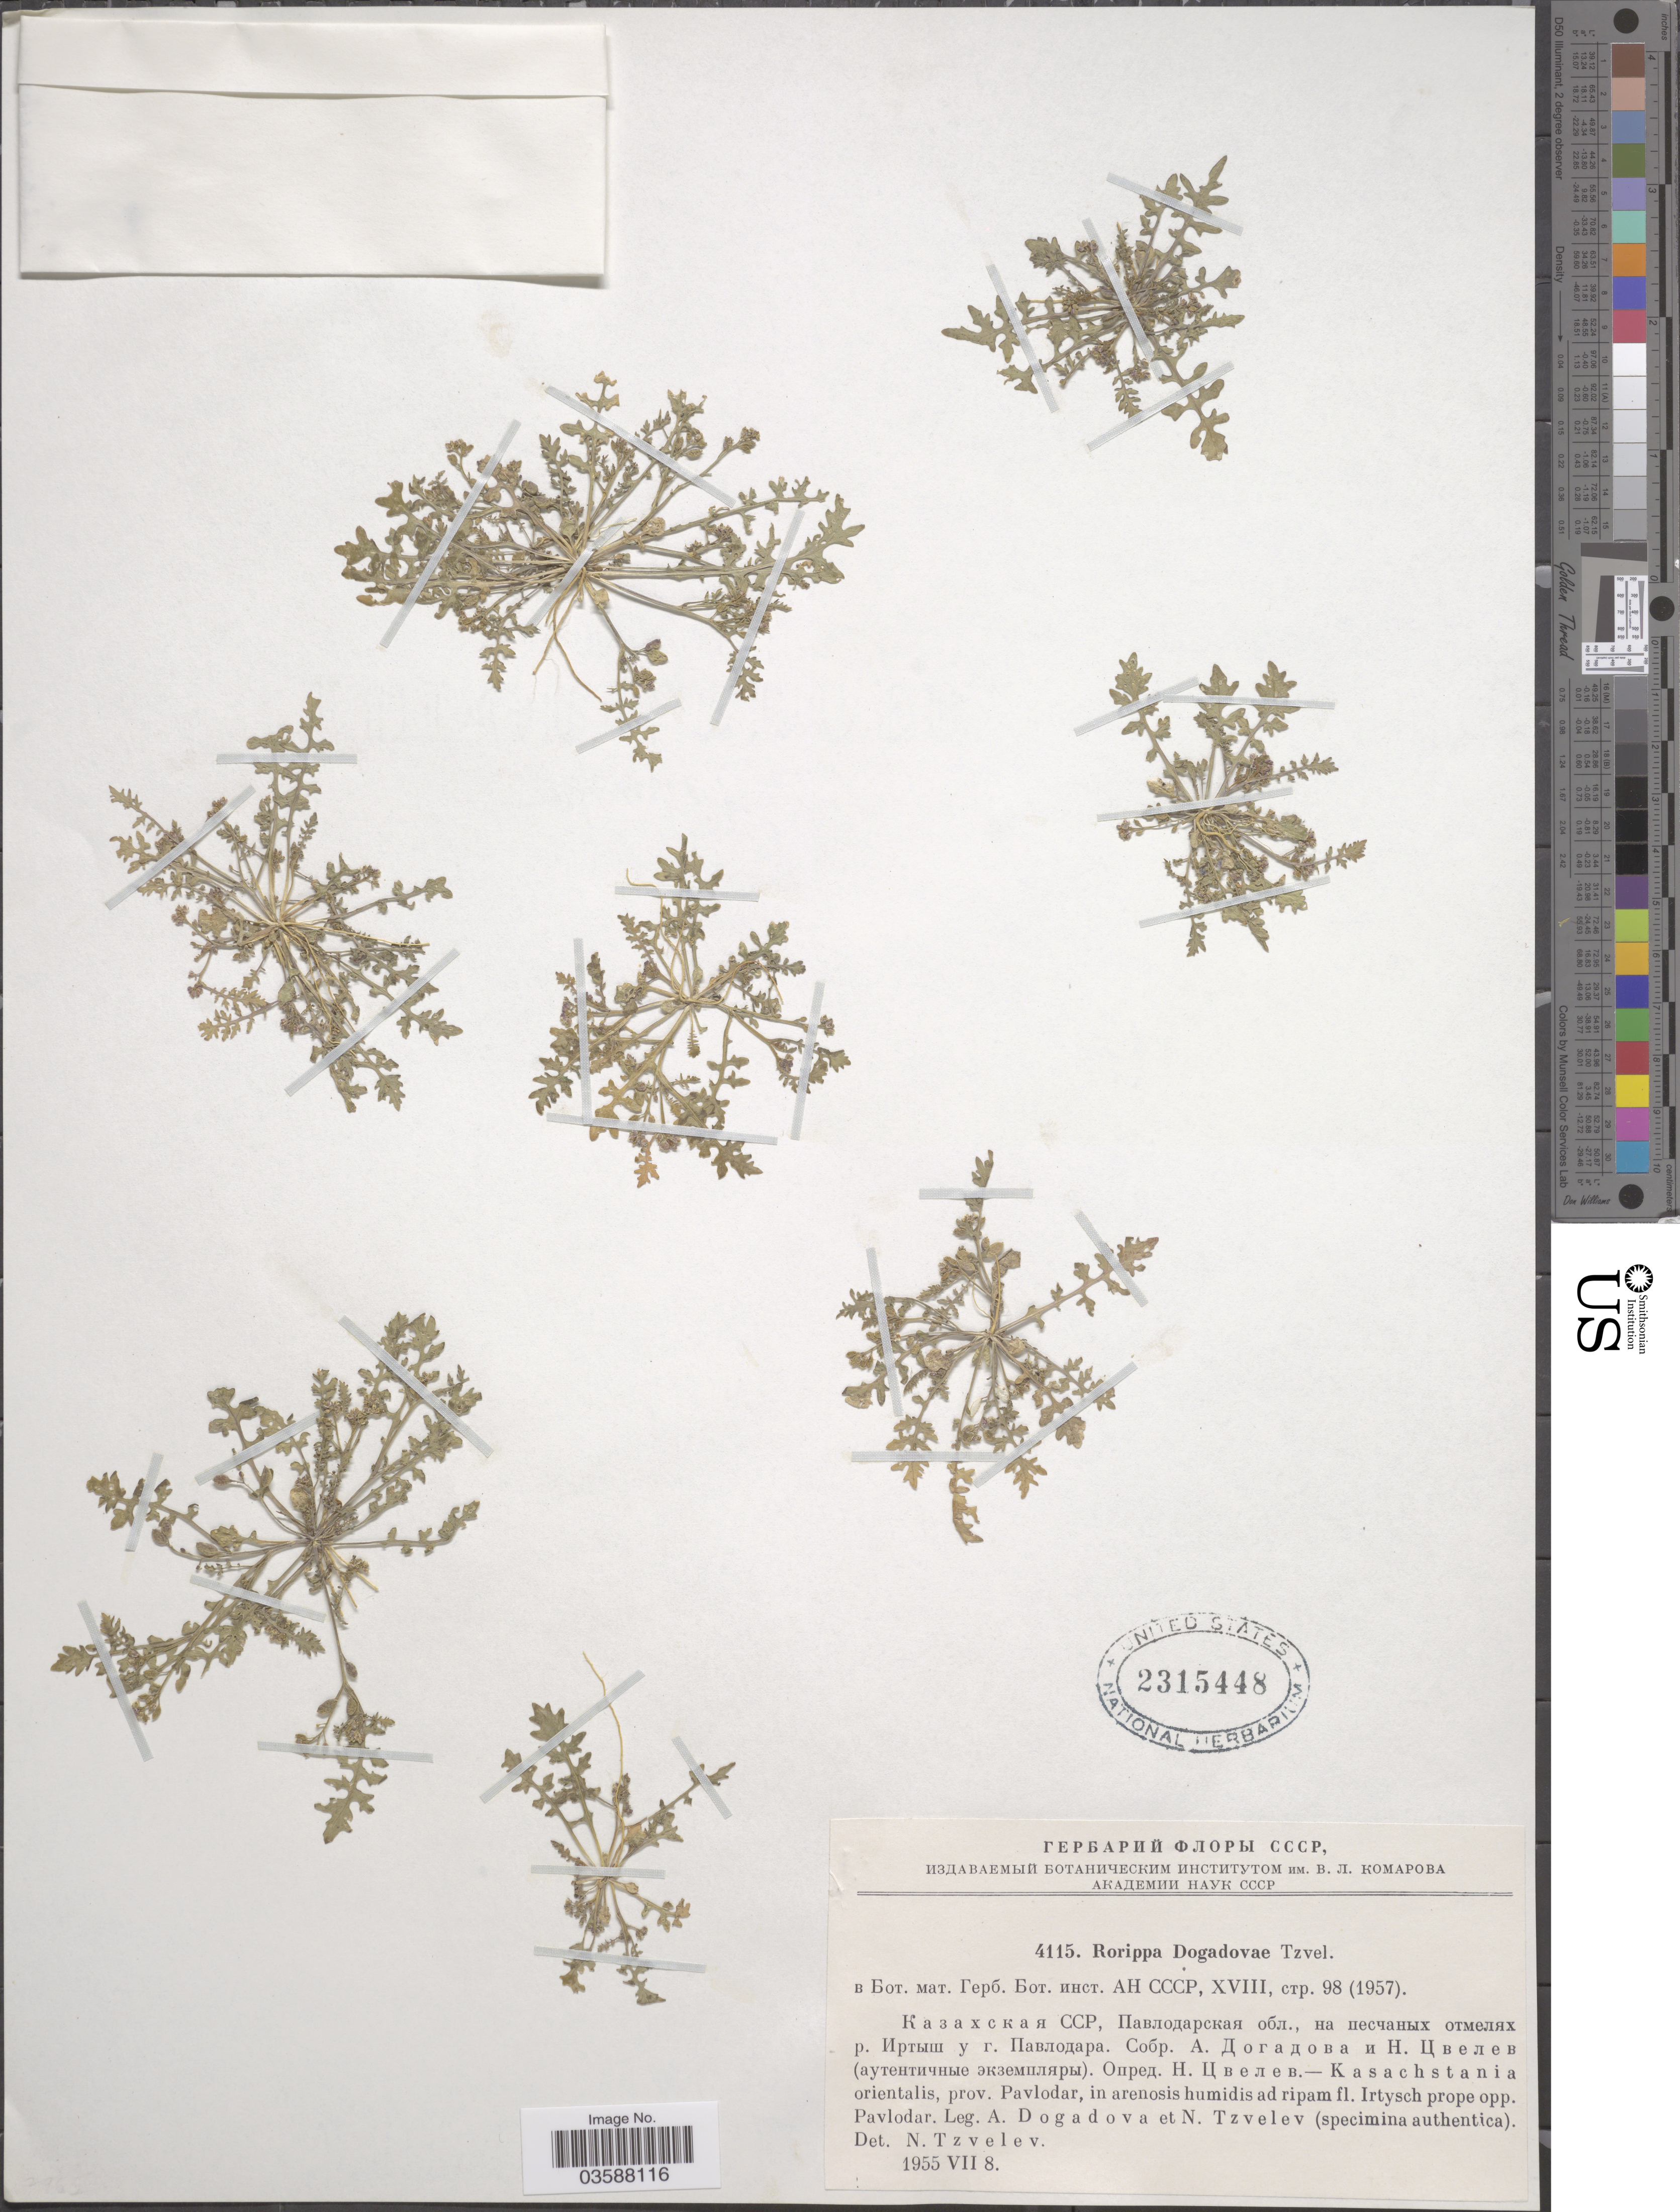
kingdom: Plantae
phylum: Tracheophyta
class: Magnoliopsida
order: Brassicales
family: Brassicaceae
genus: Rorippa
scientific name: Rorippa dogadovae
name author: Tzvelev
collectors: A. Dogadova & N. N. Tzvelev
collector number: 4115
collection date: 1955-07-08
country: Kazakhstan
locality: Kasachstania orientalis, prov. Pavlodar, in arenosis humidis ad ripam fl. Irtysch prope opp. Pavlodar.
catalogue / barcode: US 2315448